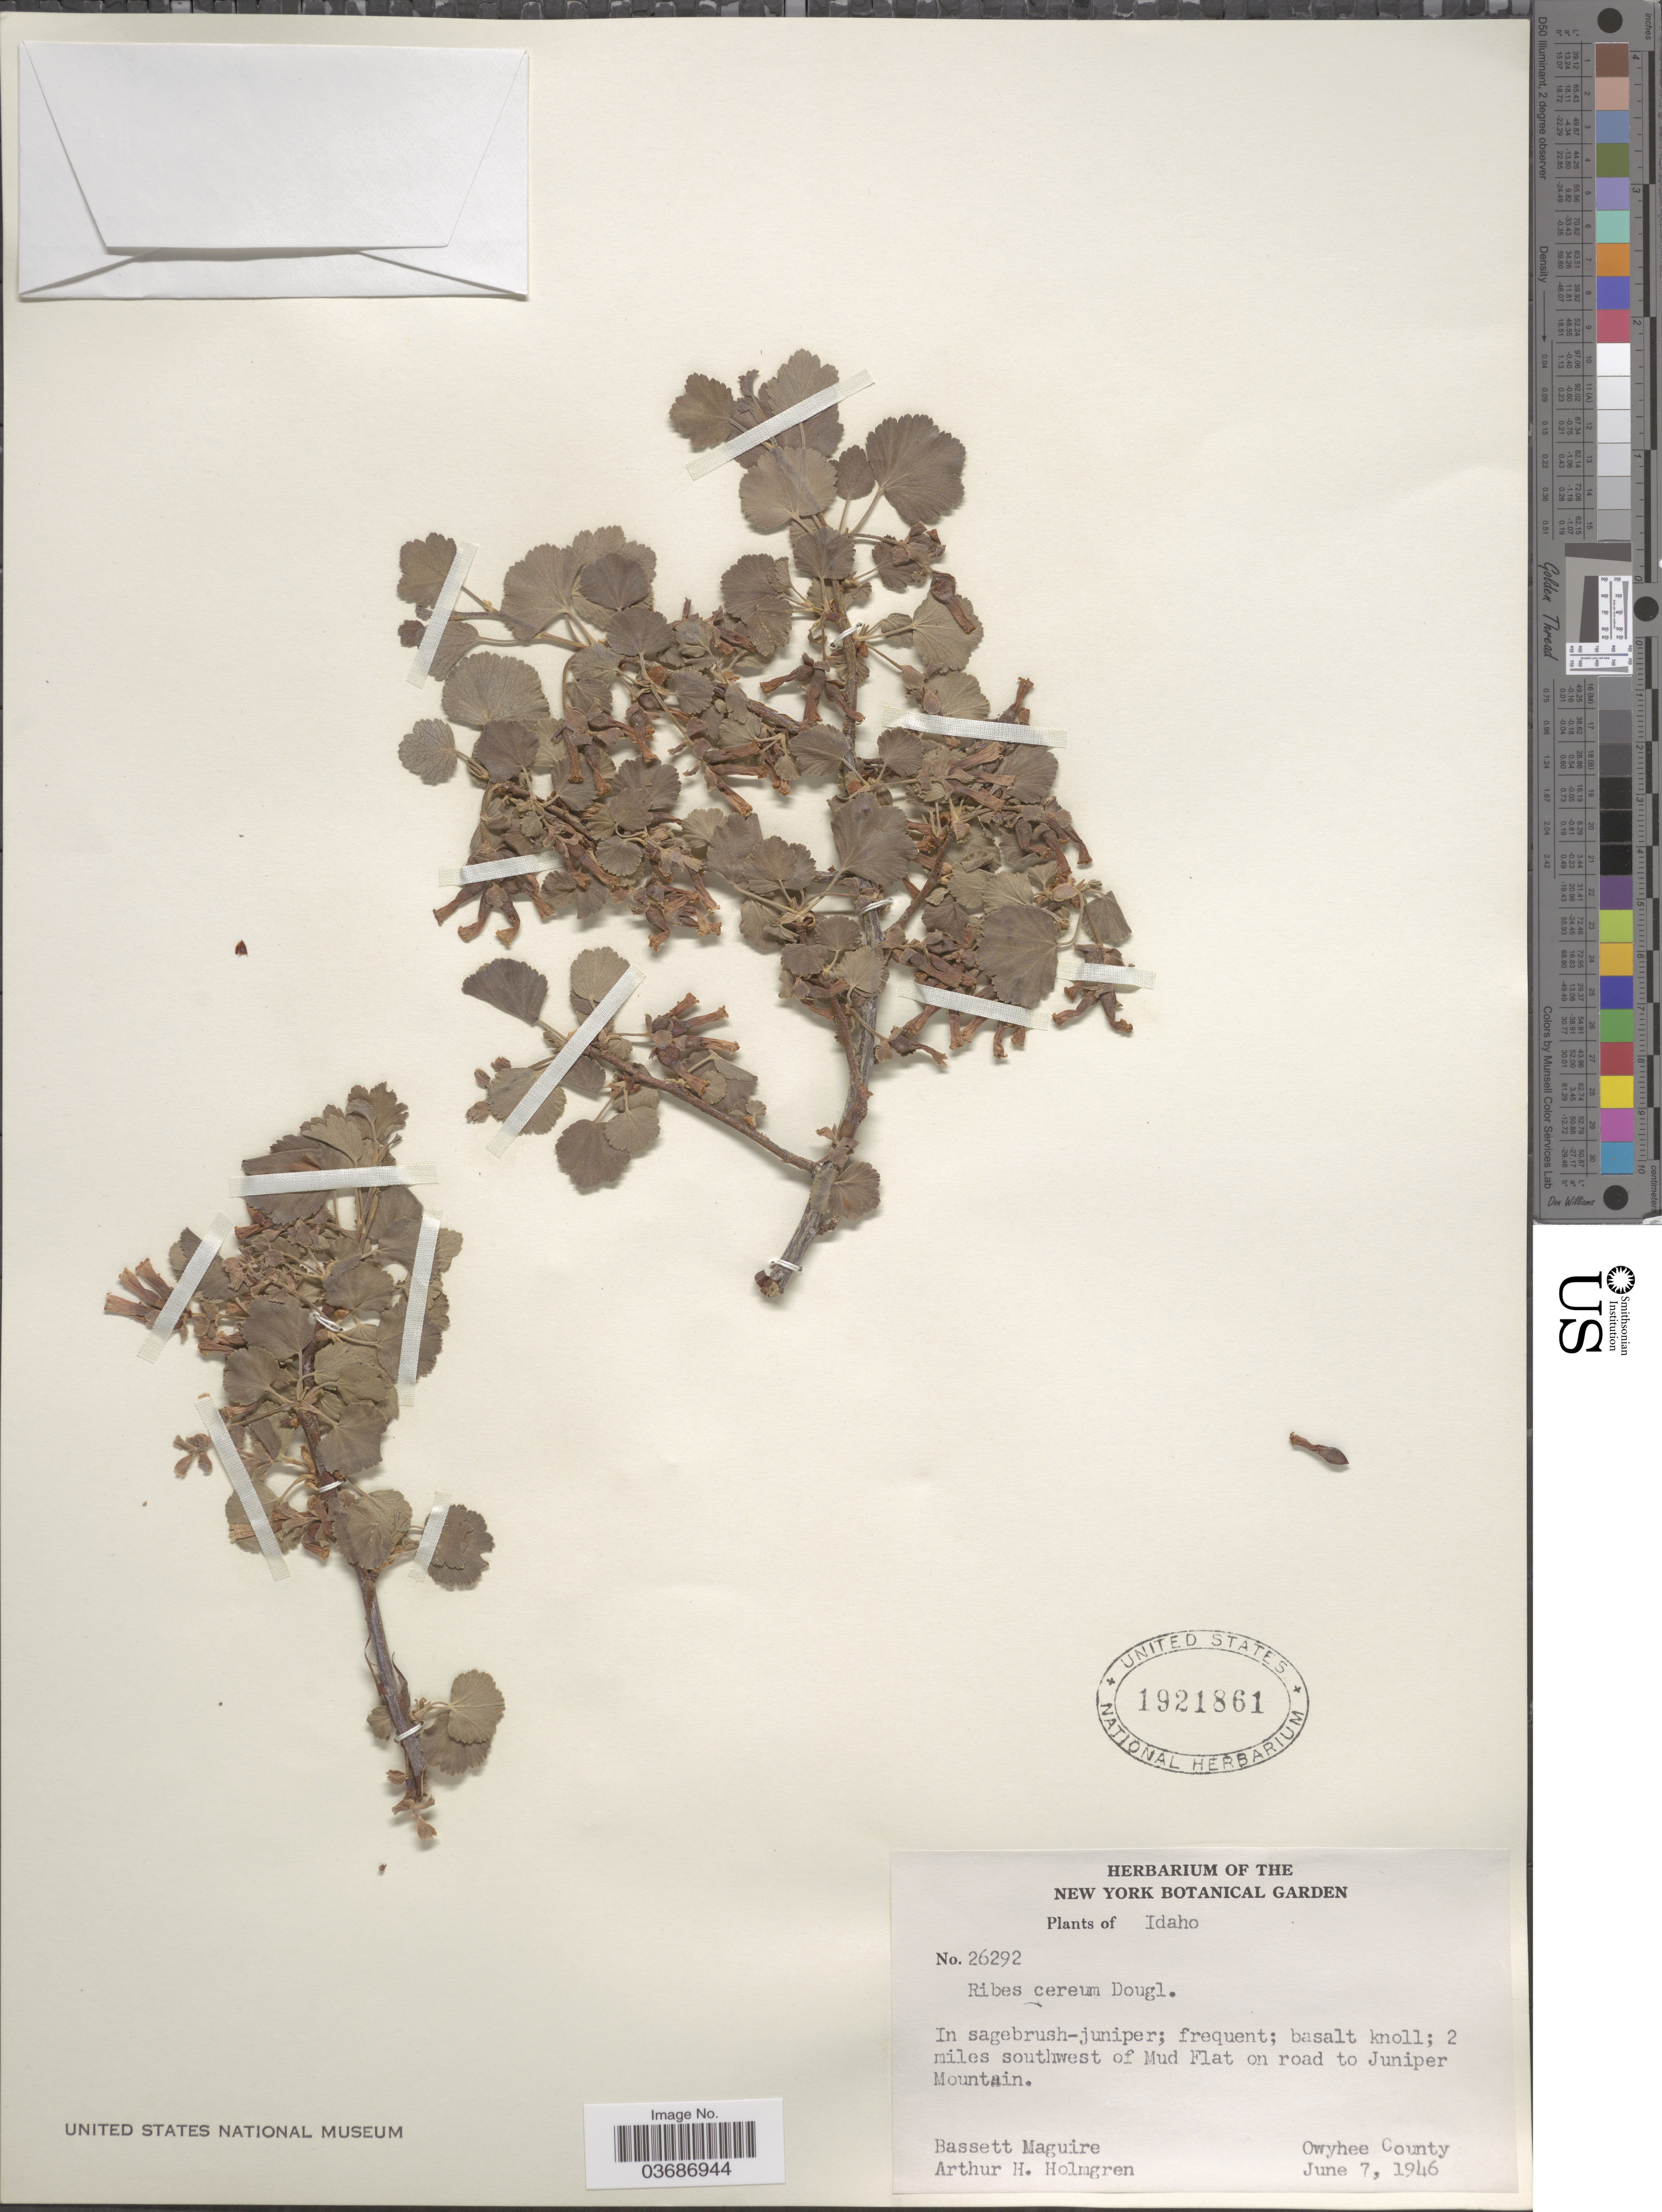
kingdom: Plantae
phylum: Tracheophyta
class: Magnoliopsida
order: Saxifragales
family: Grossulariaceae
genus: Ribes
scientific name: Ribes cereum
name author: Douglas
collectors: B. Maguire & A. H. Holmgren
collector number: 26292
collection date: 1946-06-07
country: United States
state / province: Idaho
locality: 2 miles southwest of Mud Flat on road to Juniper Mountain. Owyhee County.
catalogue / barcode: US 1921861